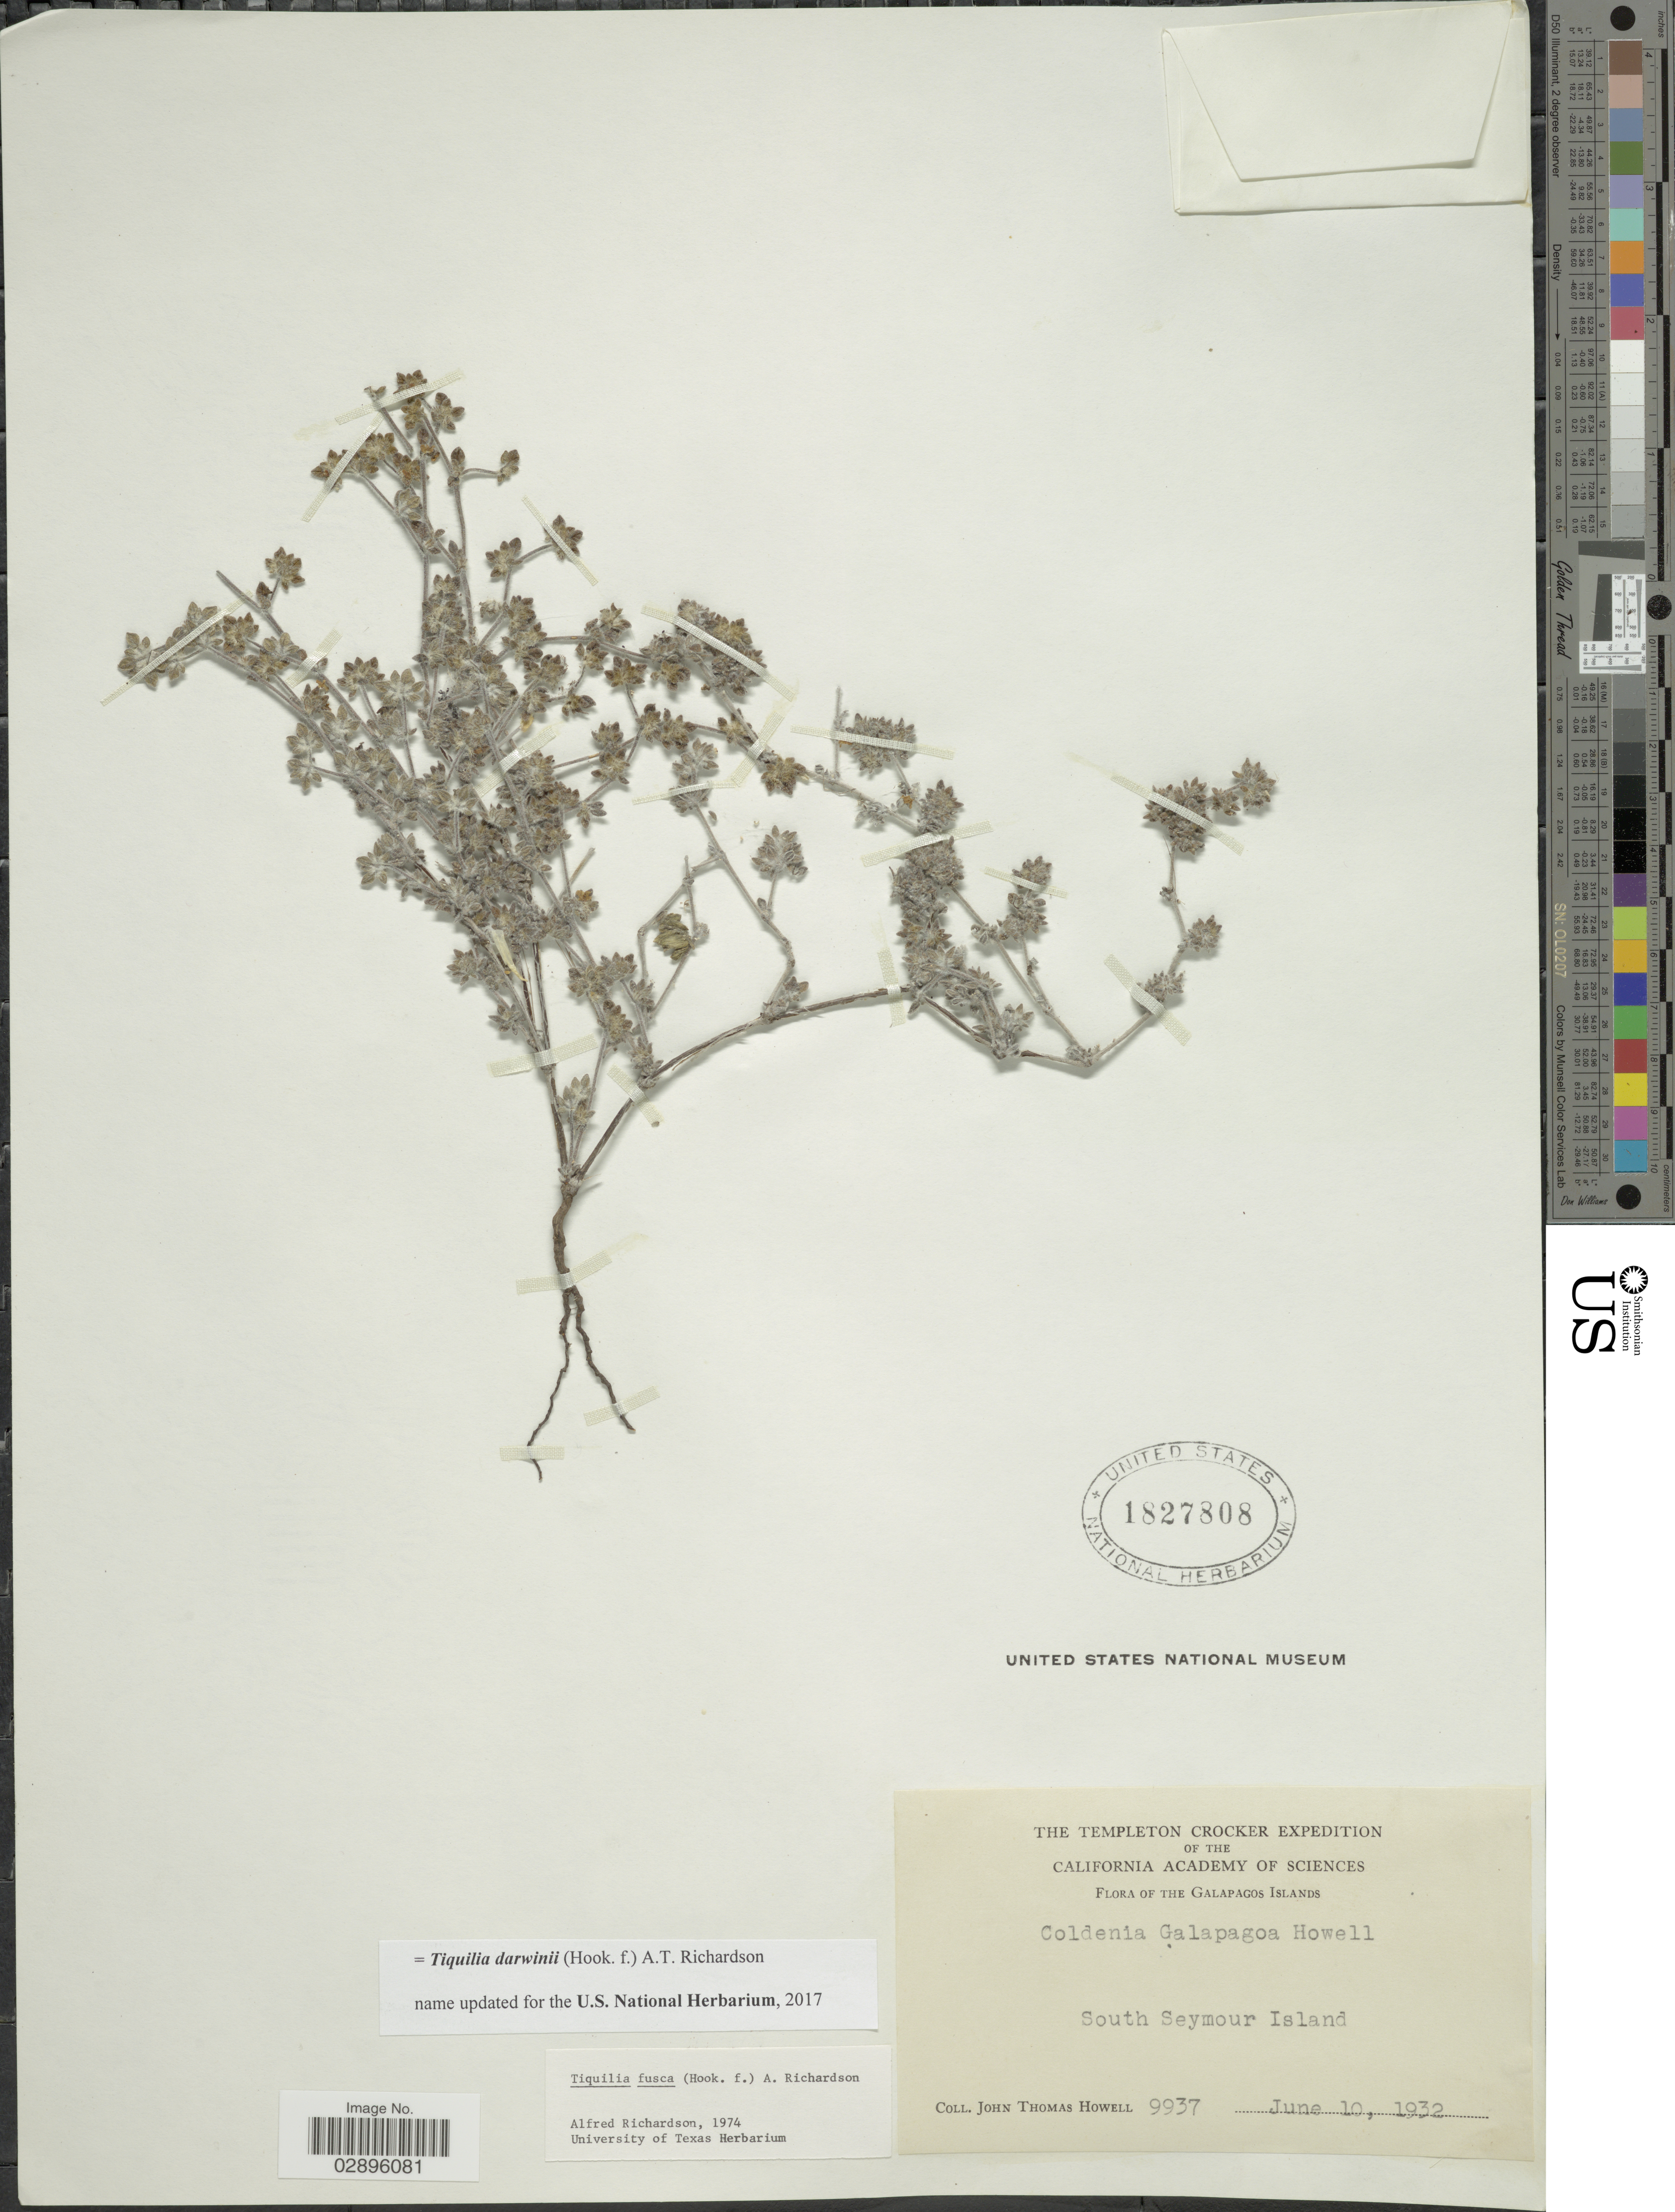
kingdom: Plantae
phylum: Tracheophyta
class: Magnoliopsida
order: Boraginales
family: Ehretiaceae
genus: Tiquilia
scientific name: Tiquilia darwinii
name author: (Hook. f.) A.T. Richardson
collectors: J. T. Howell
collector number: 9937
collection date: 1932-06-10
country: Ecuador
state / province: Colón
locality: The Galapagos Islands. South Seymour Island.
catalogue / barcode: US 1827808